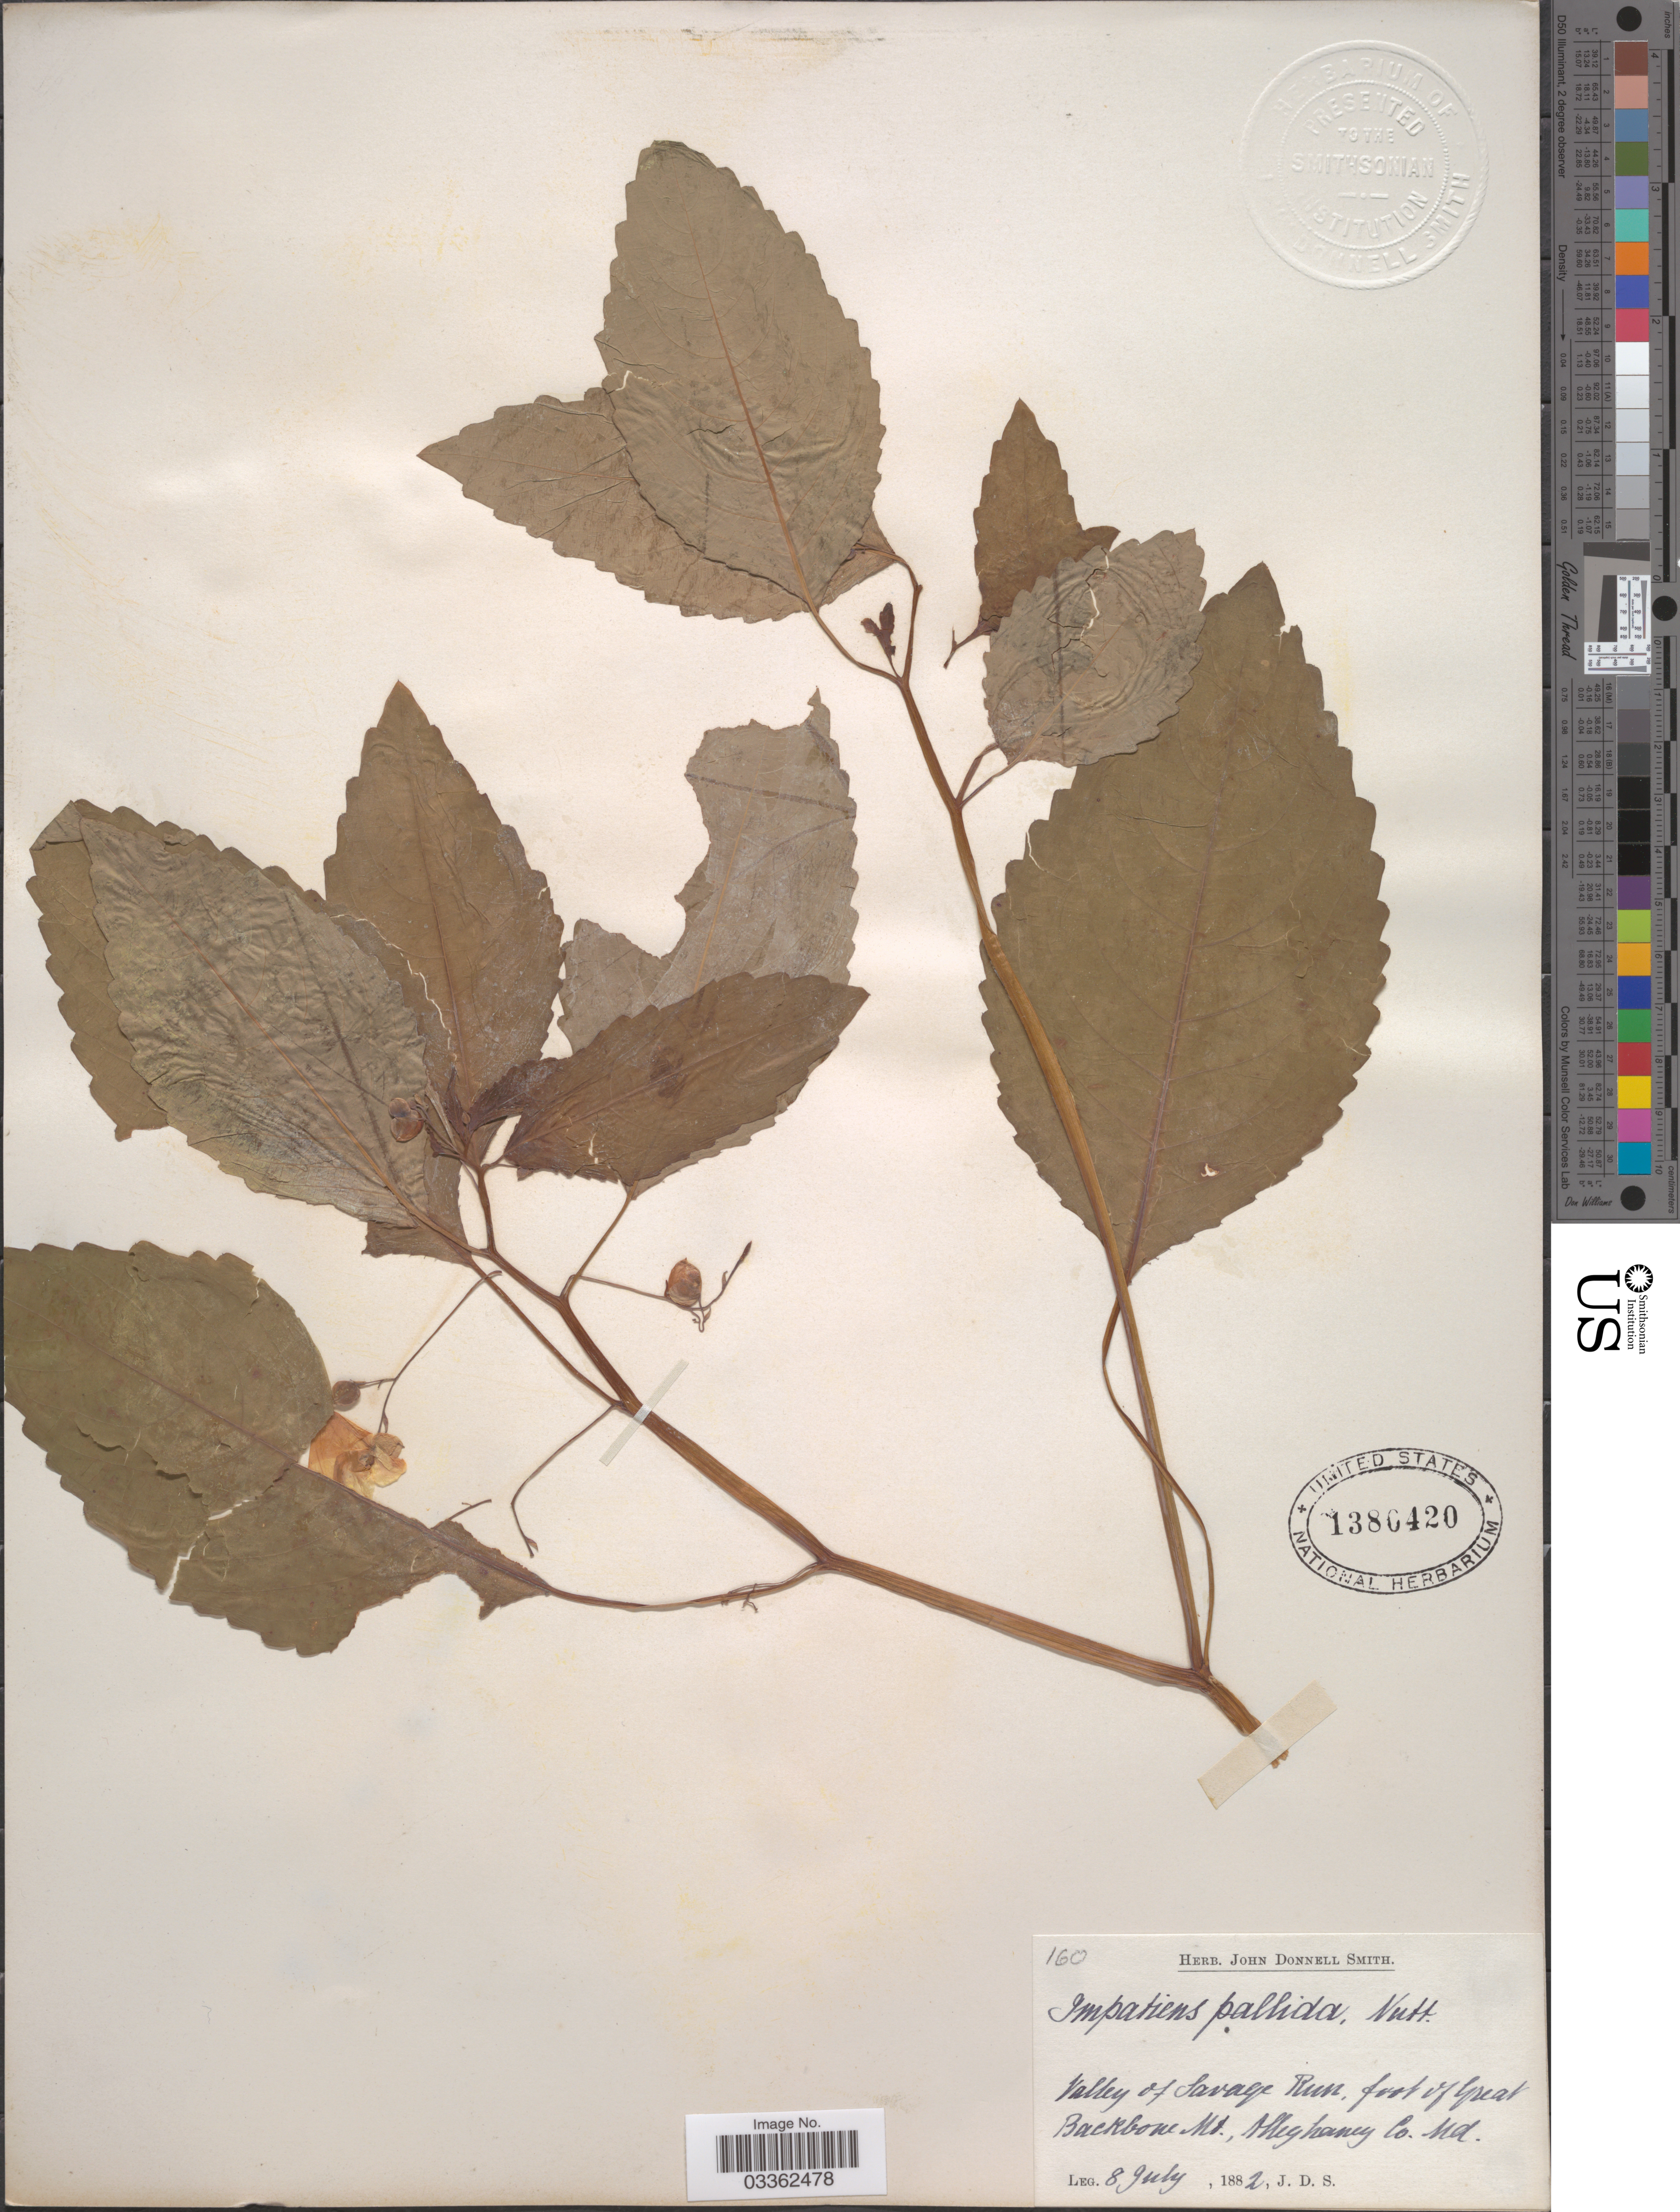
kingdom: Plantae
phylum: Tracheophyta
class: Magnoliopsida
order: Ericales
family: Balsaminaceae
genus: Impatiens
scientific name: Impatiens pallida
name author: Nutt.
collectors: J. Donnell Smith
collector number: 160?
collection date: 1882-07-08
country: United States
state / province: Maryland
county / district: Allegany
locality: Valley of Savage Run, foot of Great Backbone Mt., Alleghany Co.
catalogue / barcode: US 1380420